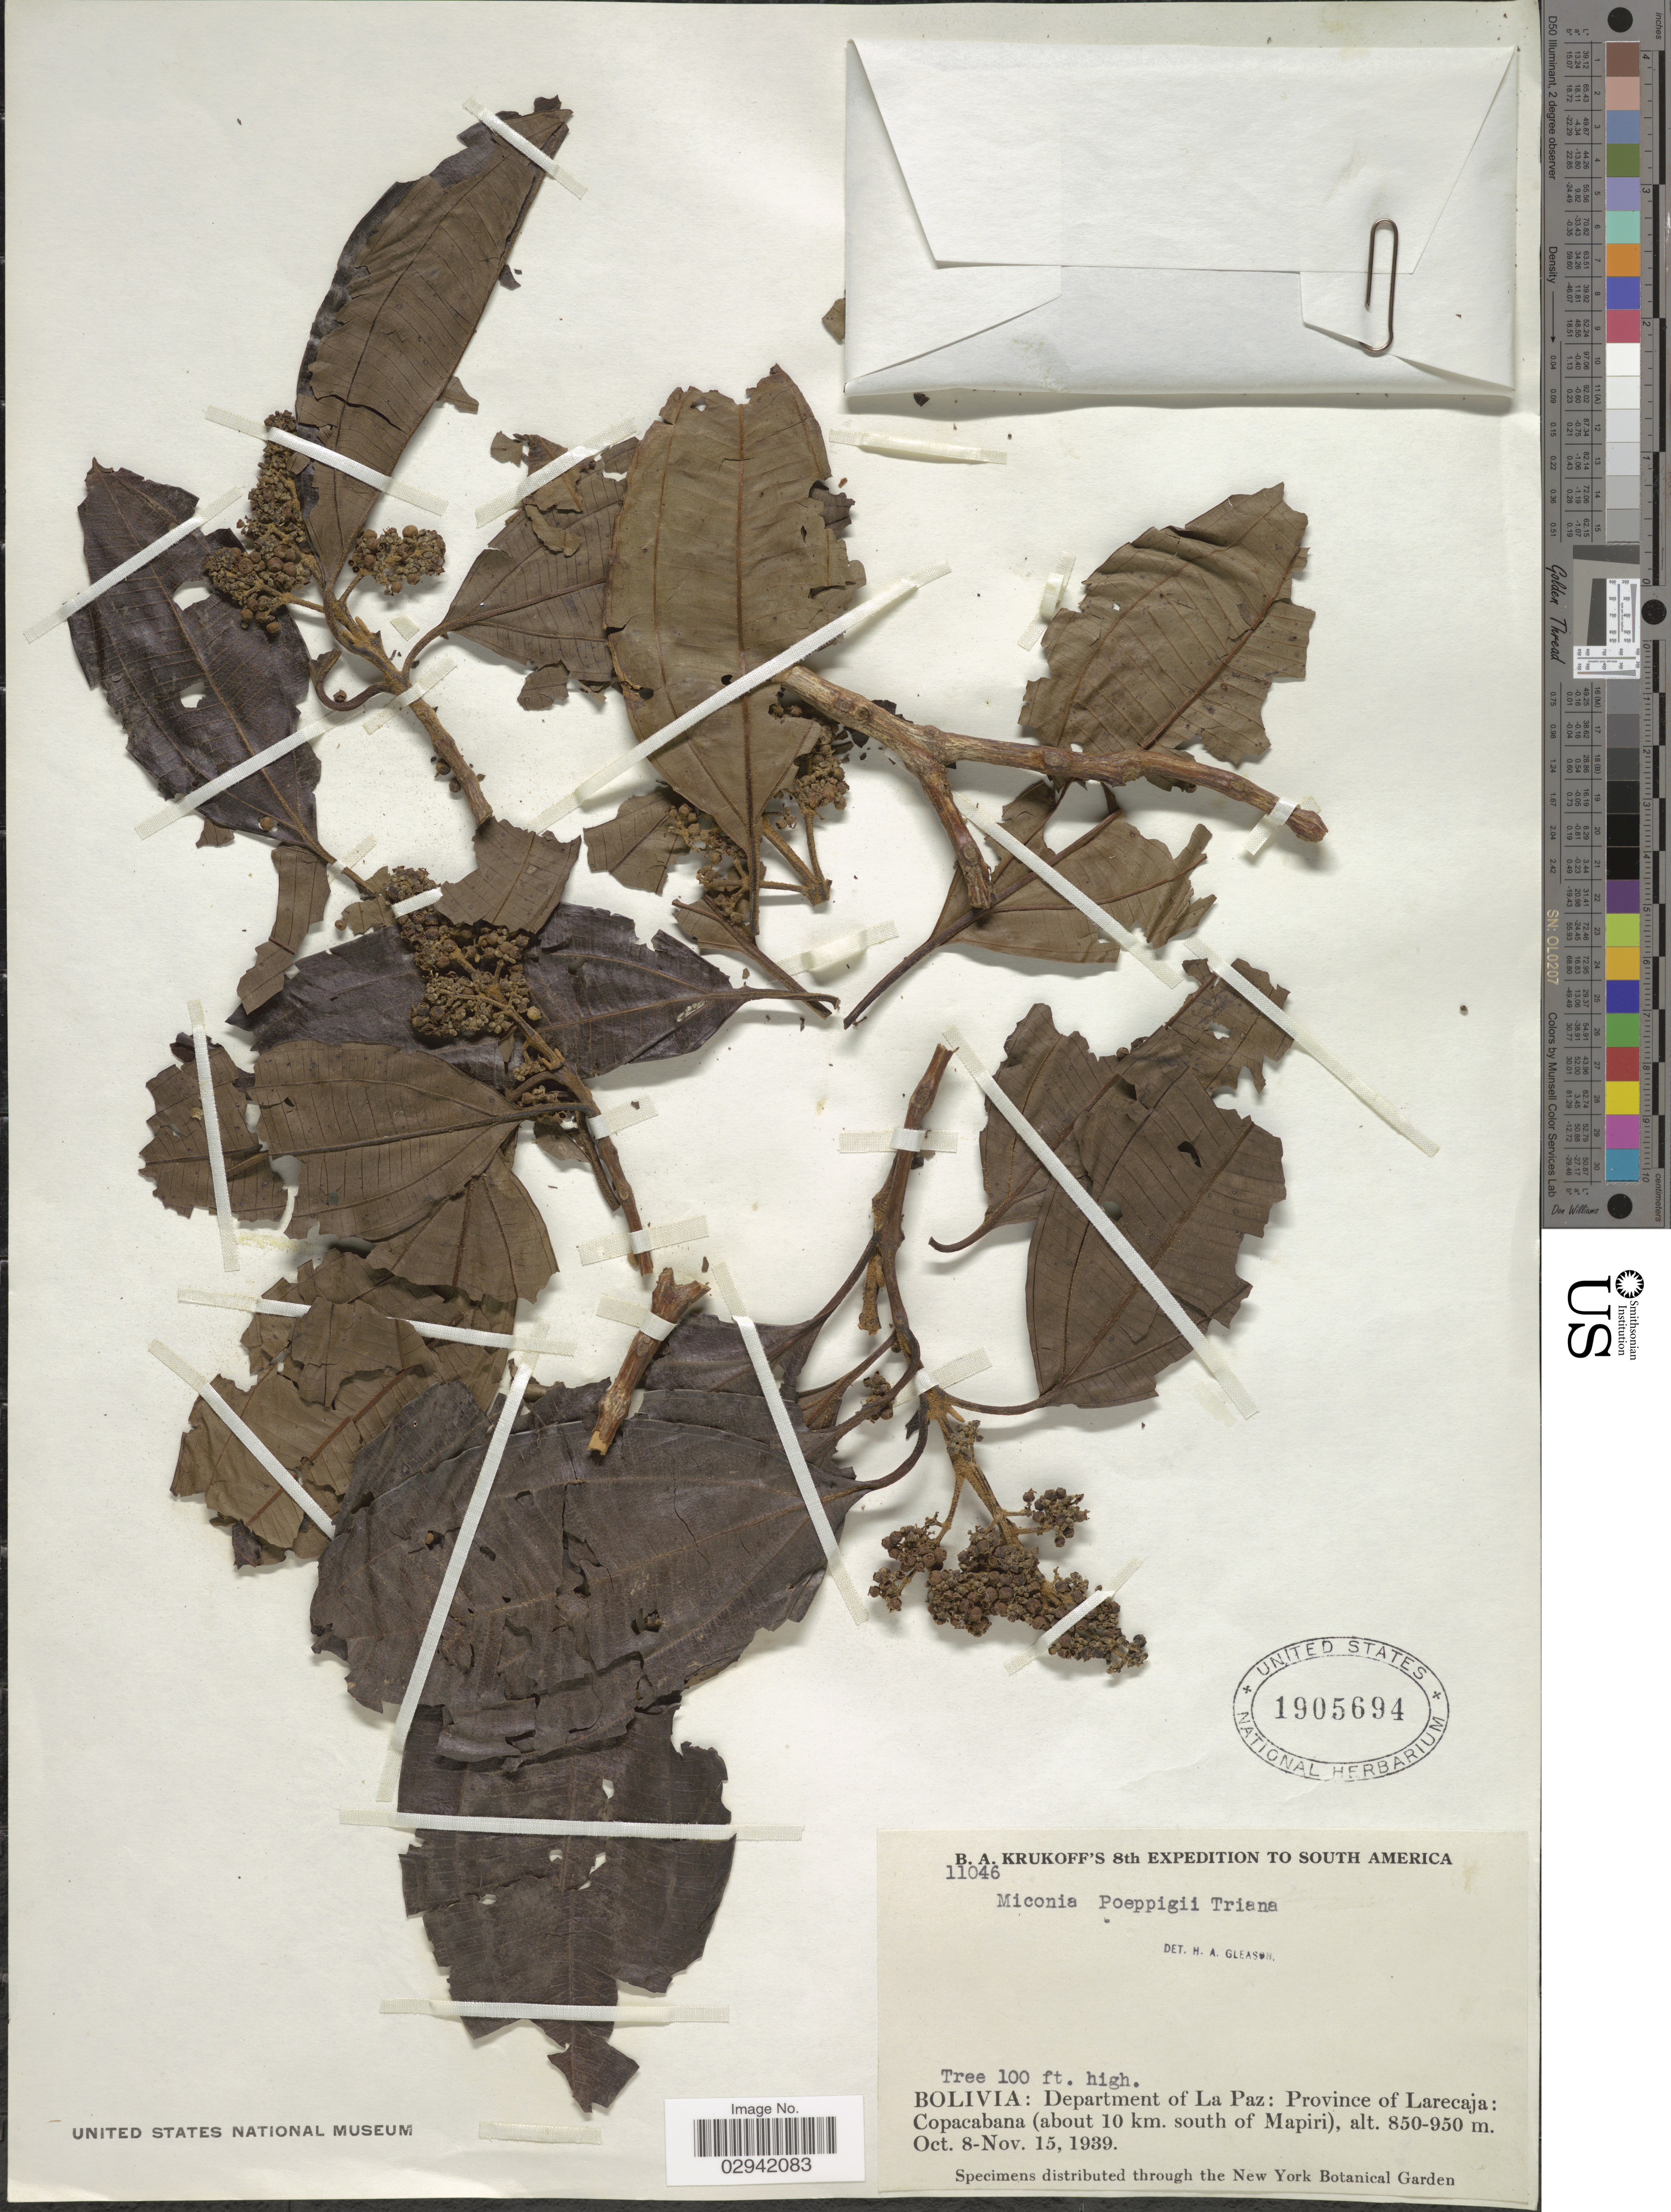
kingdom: Plantae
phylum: Tracheophyta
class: Magnoliopsida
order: Myrtales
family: Melastomataceae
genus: Miconia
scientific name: Miconia poeppigii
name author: Triana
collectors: B. A. Krukoff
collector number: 11046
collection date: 1939-10-08/1939-11-15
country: Bolivia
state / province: La Paz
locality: Department of La Paz: Province of Larecaja: Copacabana (about 10 km. south of Mapiri).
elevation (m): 850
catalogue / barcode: US 1905694